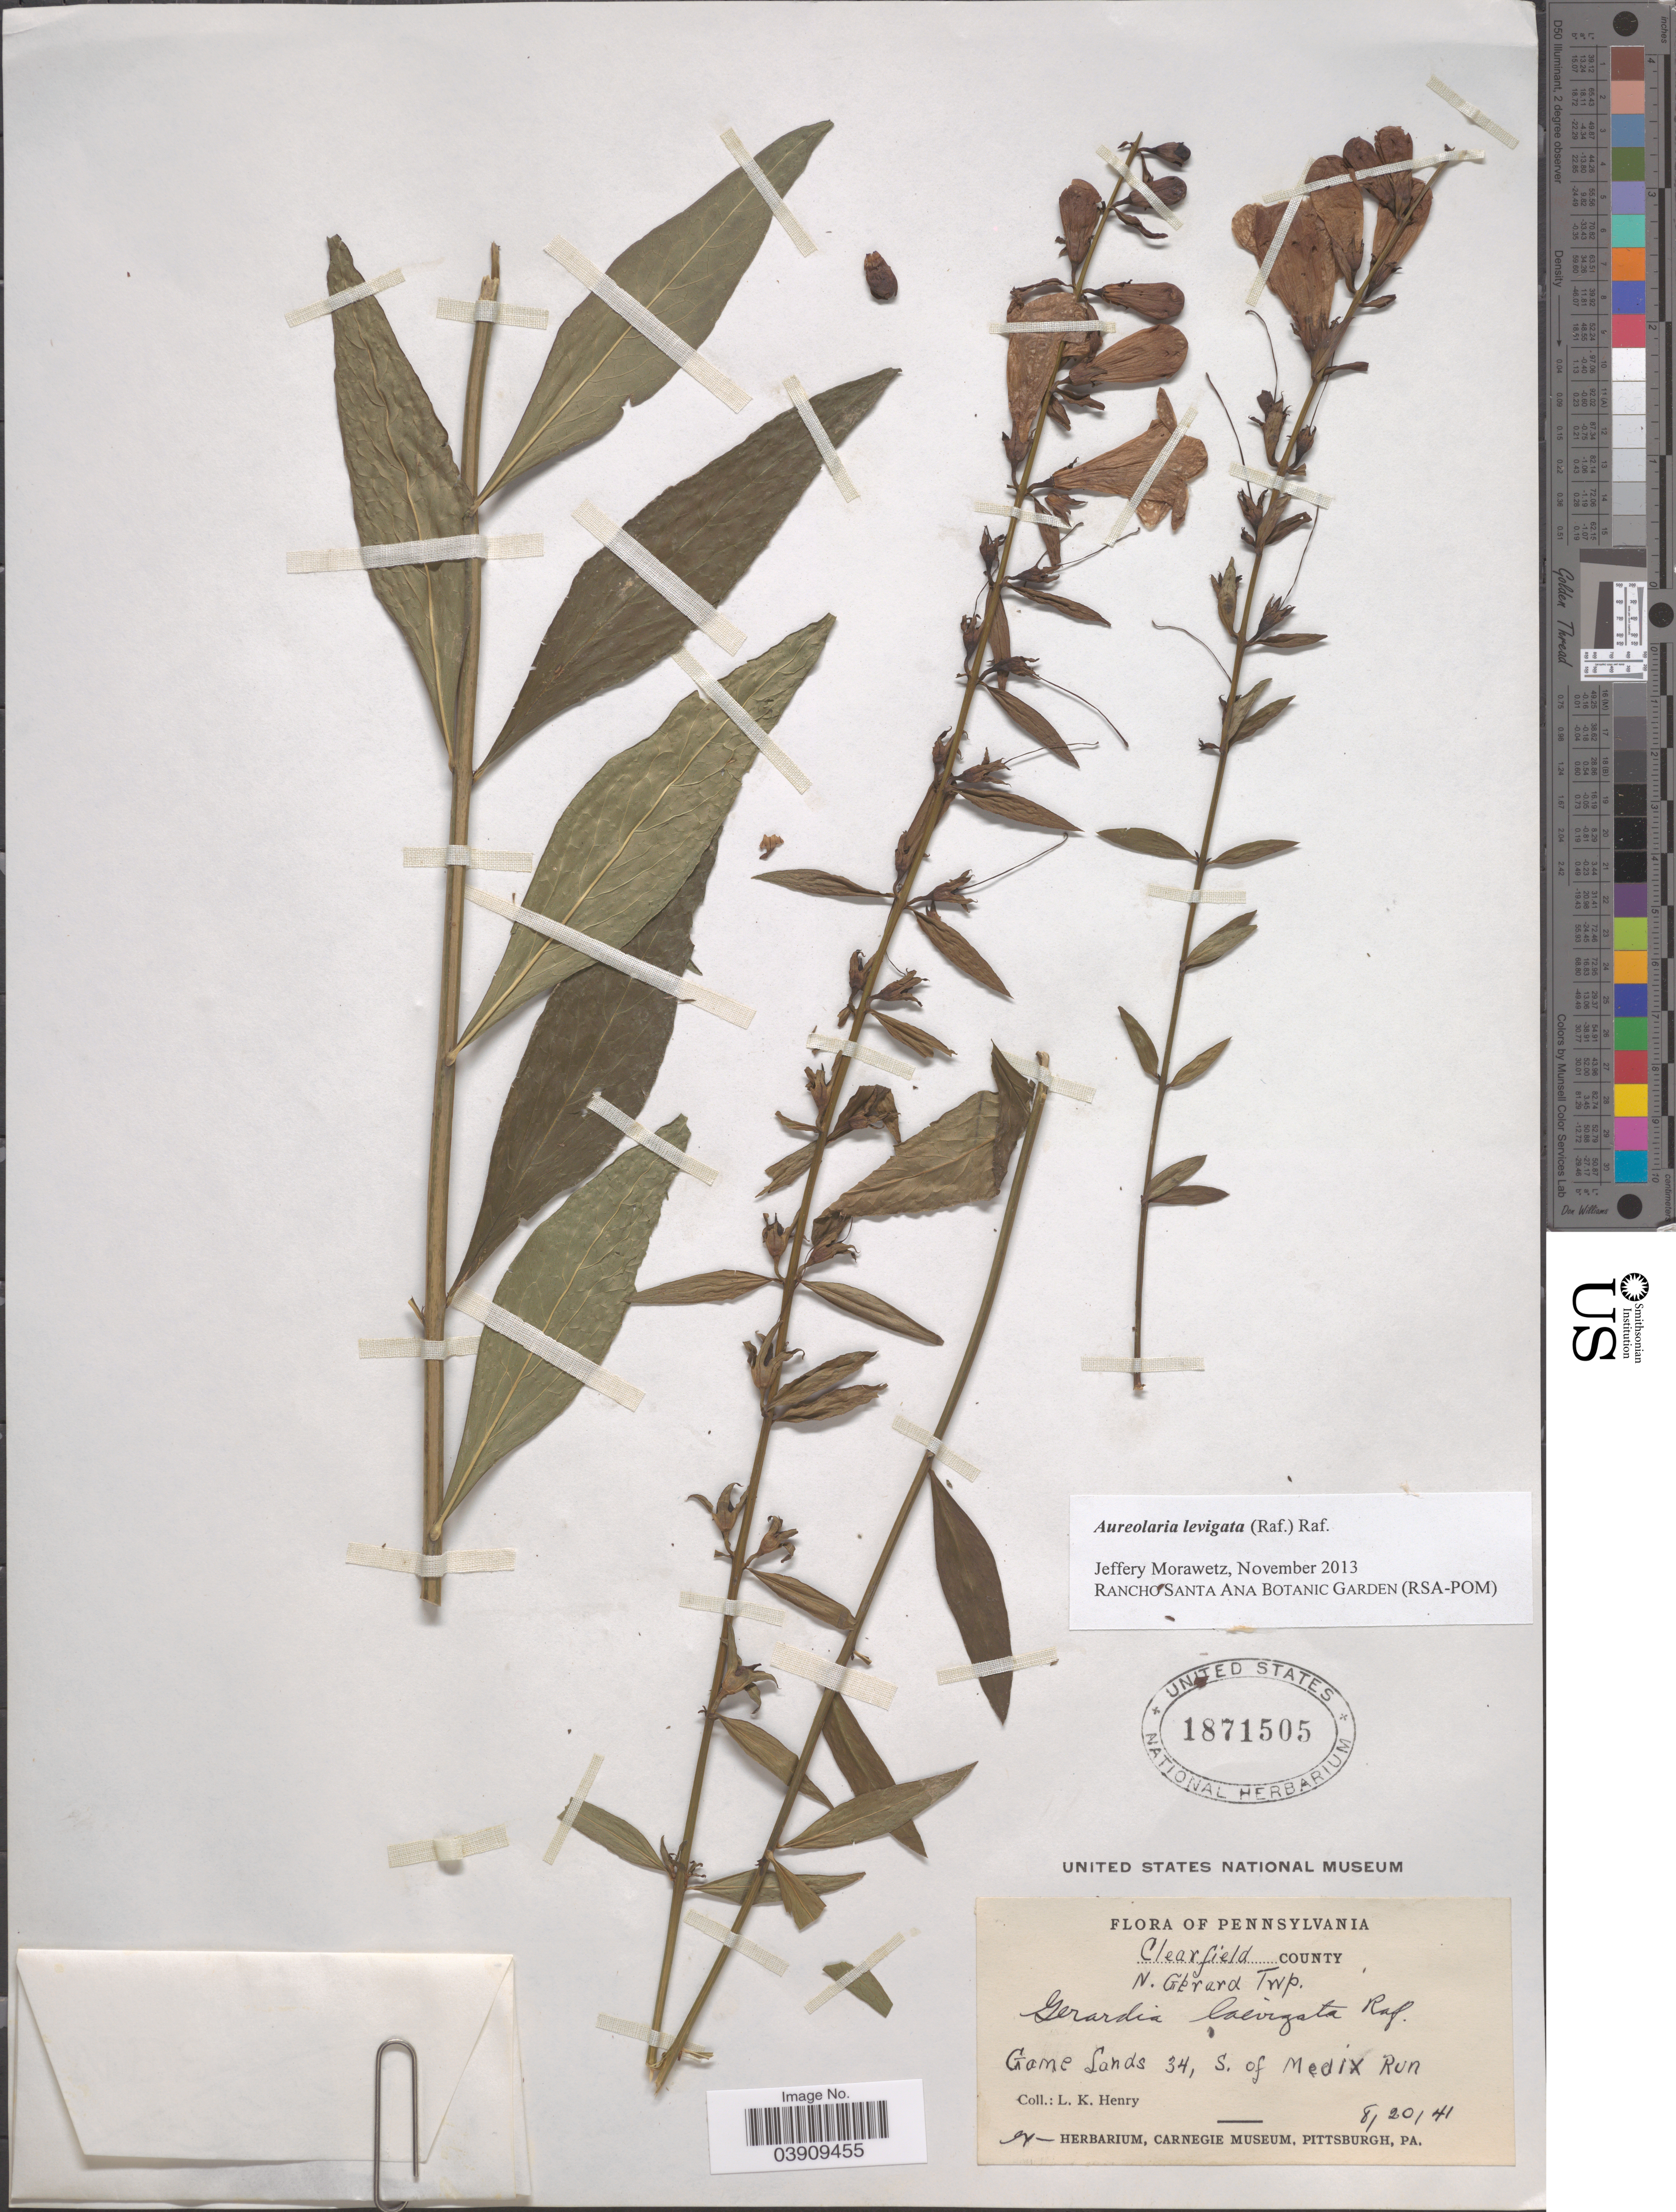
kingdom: Plantae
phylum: Tracheophyta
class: Magnoliopsida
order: Lamiales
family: Orobanchaceae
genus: Aureolaria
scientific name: Aureolaria laevigata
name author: (Raf.) Raf.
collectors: L. K. Henry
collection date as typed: Transcribed d/m/y: 20/8/41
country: United States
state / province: Pennsylvania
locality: Clearfield County. N. Gerard Twp. Game Lands 34, S. of Medix Run.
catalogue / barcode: US 1871505